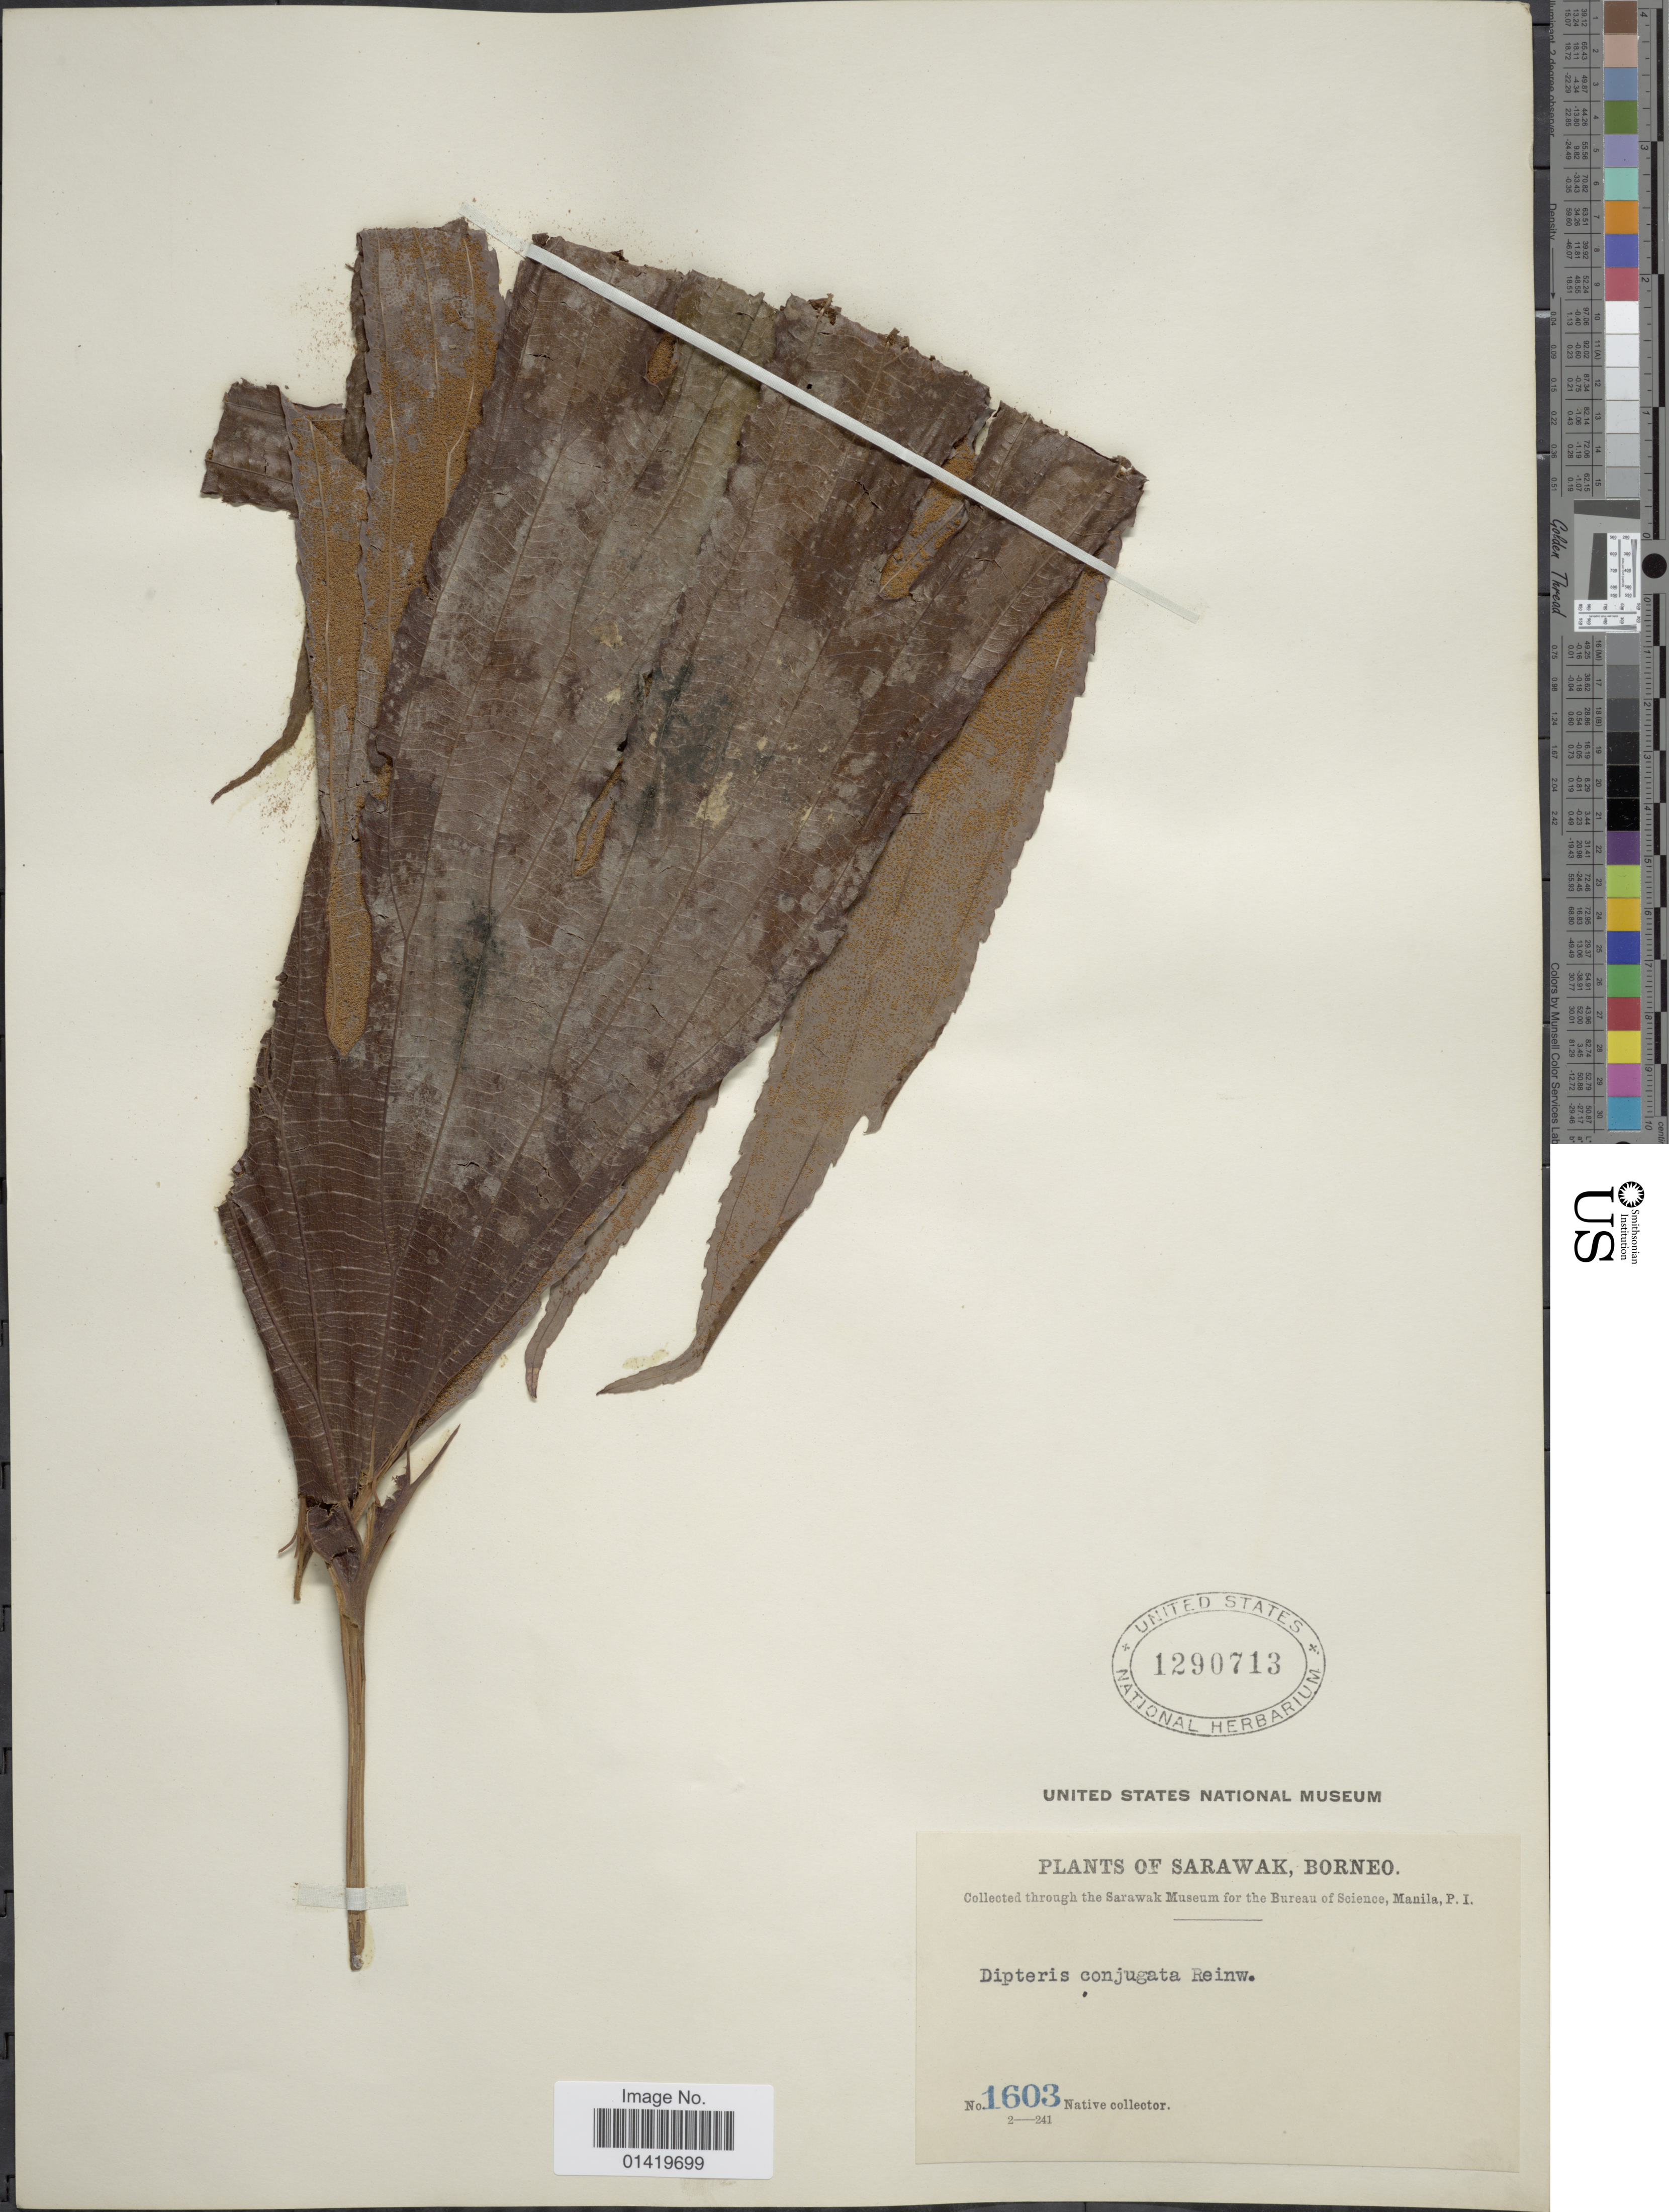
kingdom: Plantae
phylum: Tracheophyta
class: Polypodiopsida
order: Gleicheniales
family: Dipteridaceae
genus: Dipteris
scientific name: Dipteris conjugata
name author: Reinw.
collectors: Native collector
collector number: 1603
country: Malaysia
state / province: Sarawak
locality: Sarawak, Borneo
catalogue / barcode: US 1290713